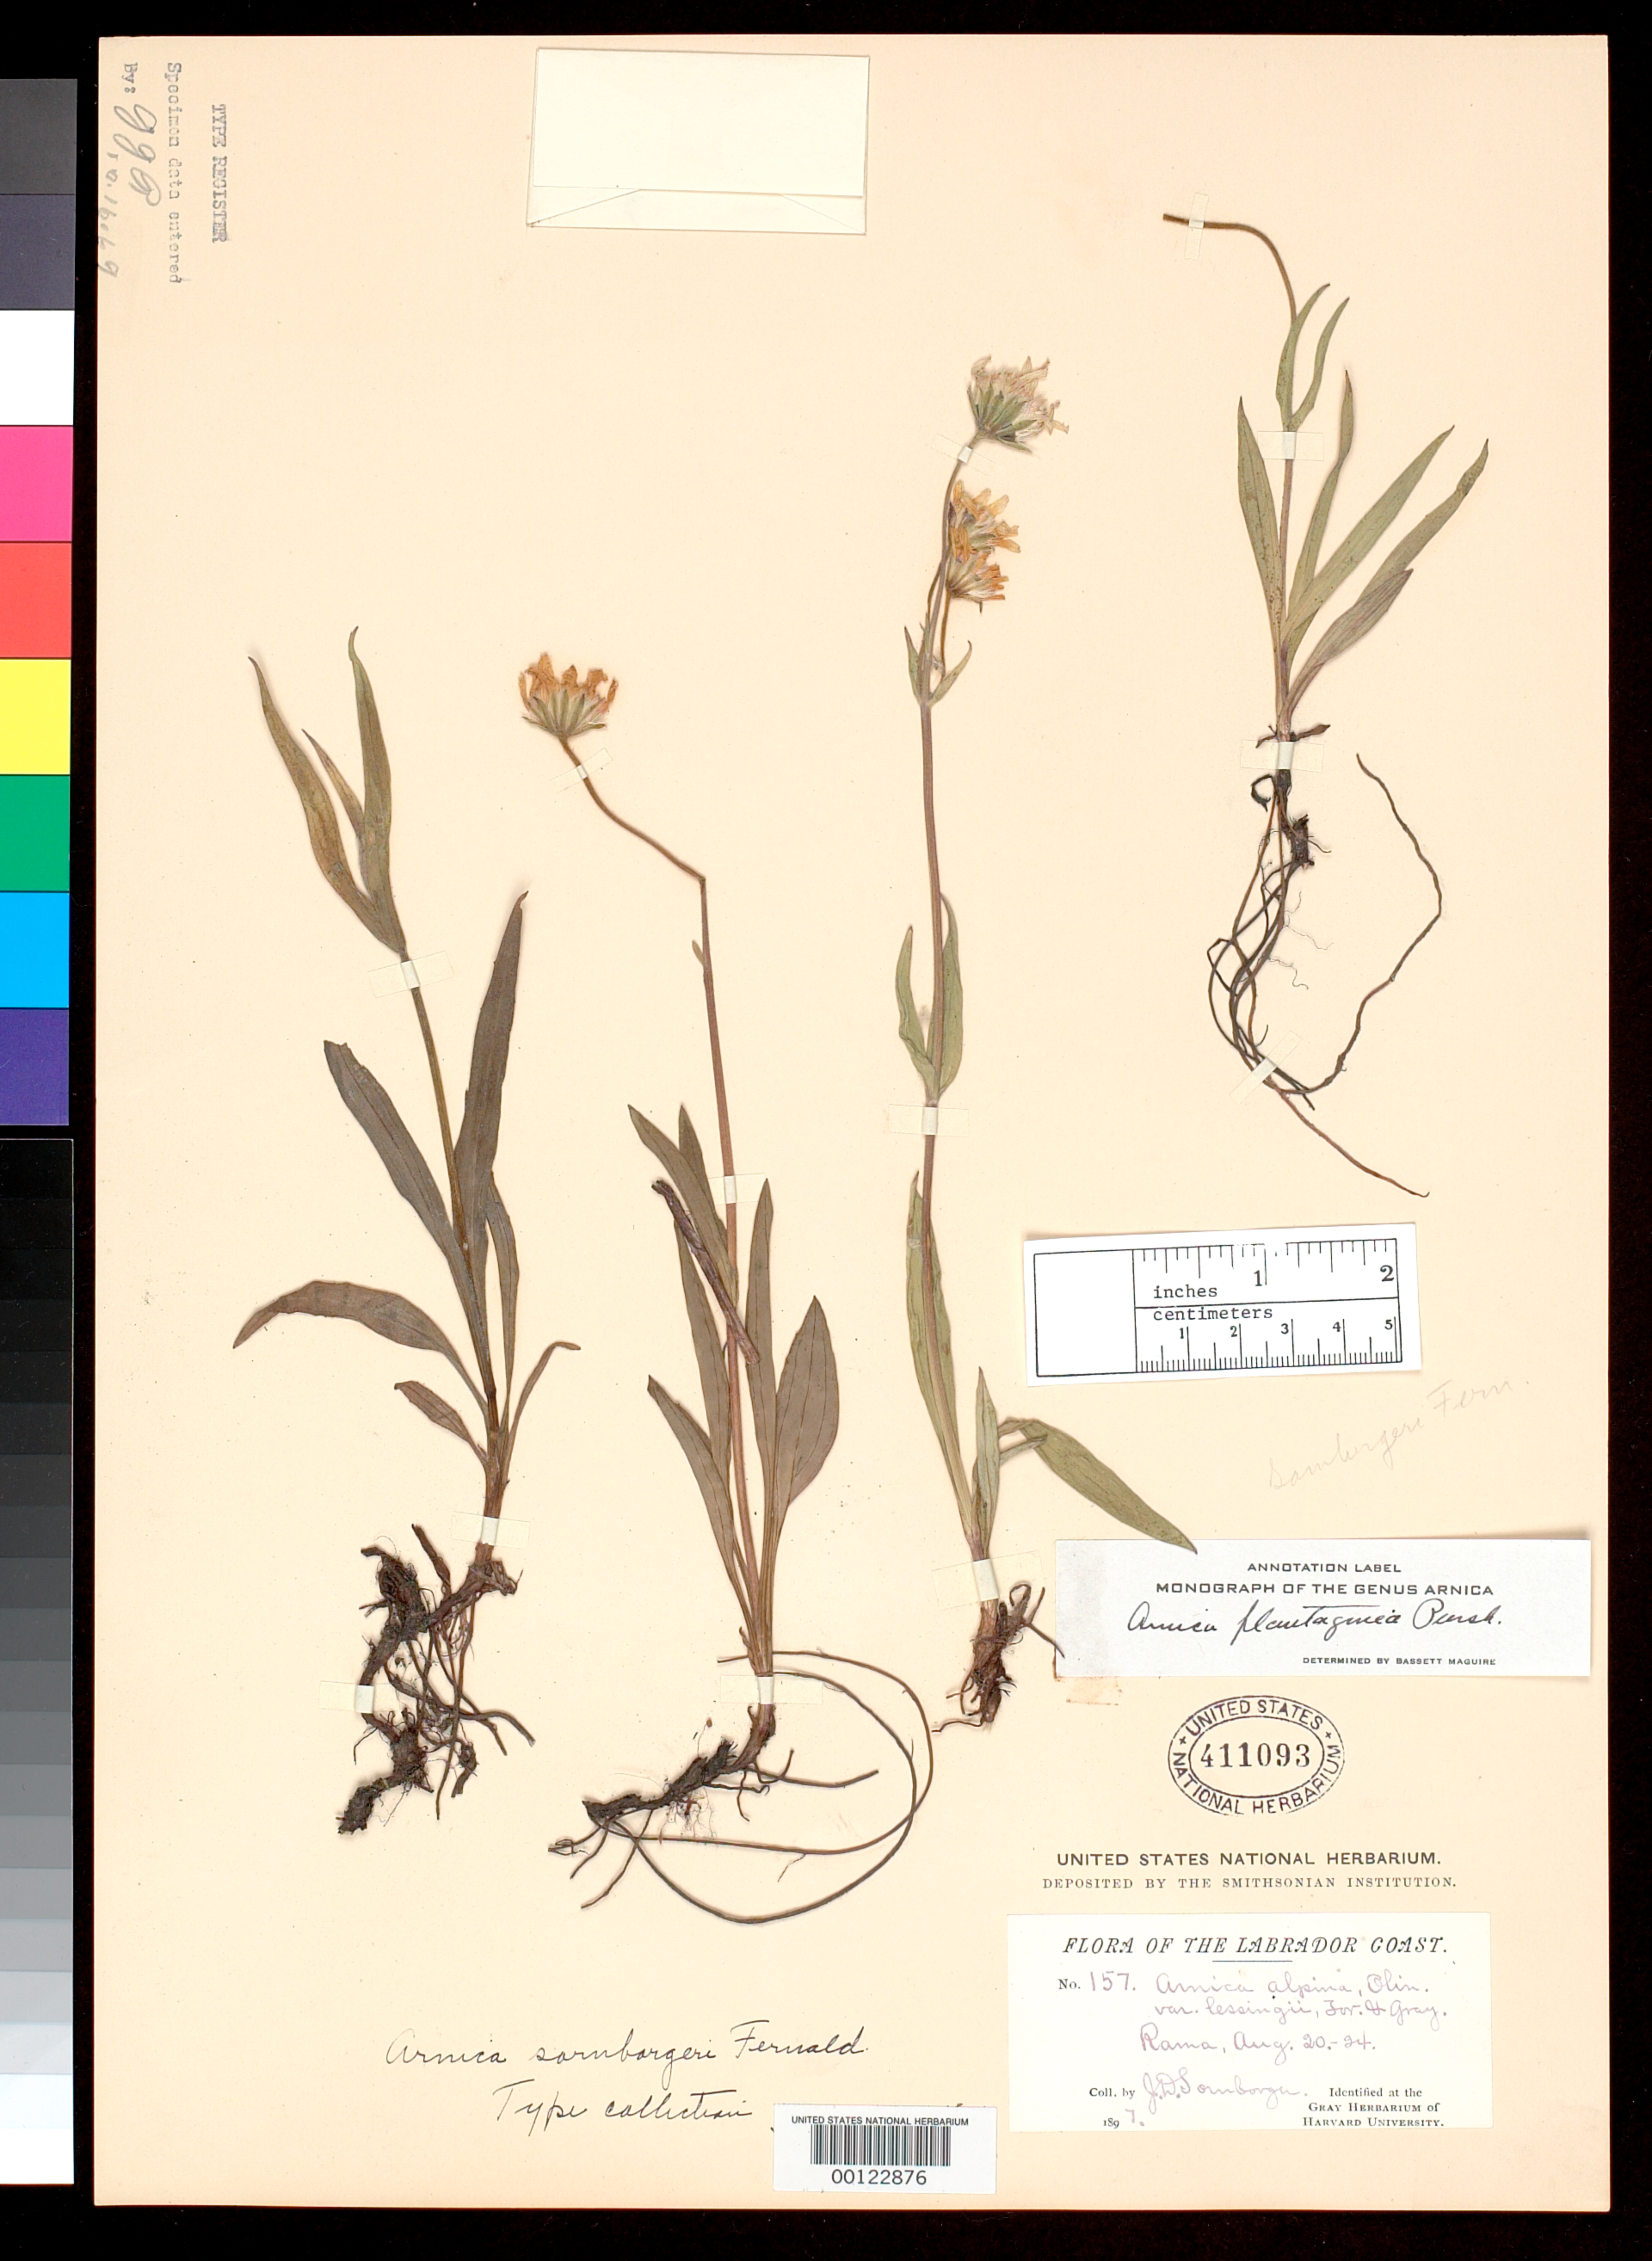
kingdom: Plantae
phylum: Tracheophyta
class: Magnoliopsida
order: Asterales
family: Asteraceae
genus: Arnica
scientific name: Arnica sornborgeri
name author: Fernald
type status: Isotype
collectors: J. Sornborger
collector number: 157 p.p.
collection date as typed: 20 Aug 1897 to 24 Aug 1897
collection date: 1897-08-20/1897-08-24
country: Canada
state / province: Newfoundland and Labrador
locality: Ramah, Labrador.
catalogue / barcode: US 411093